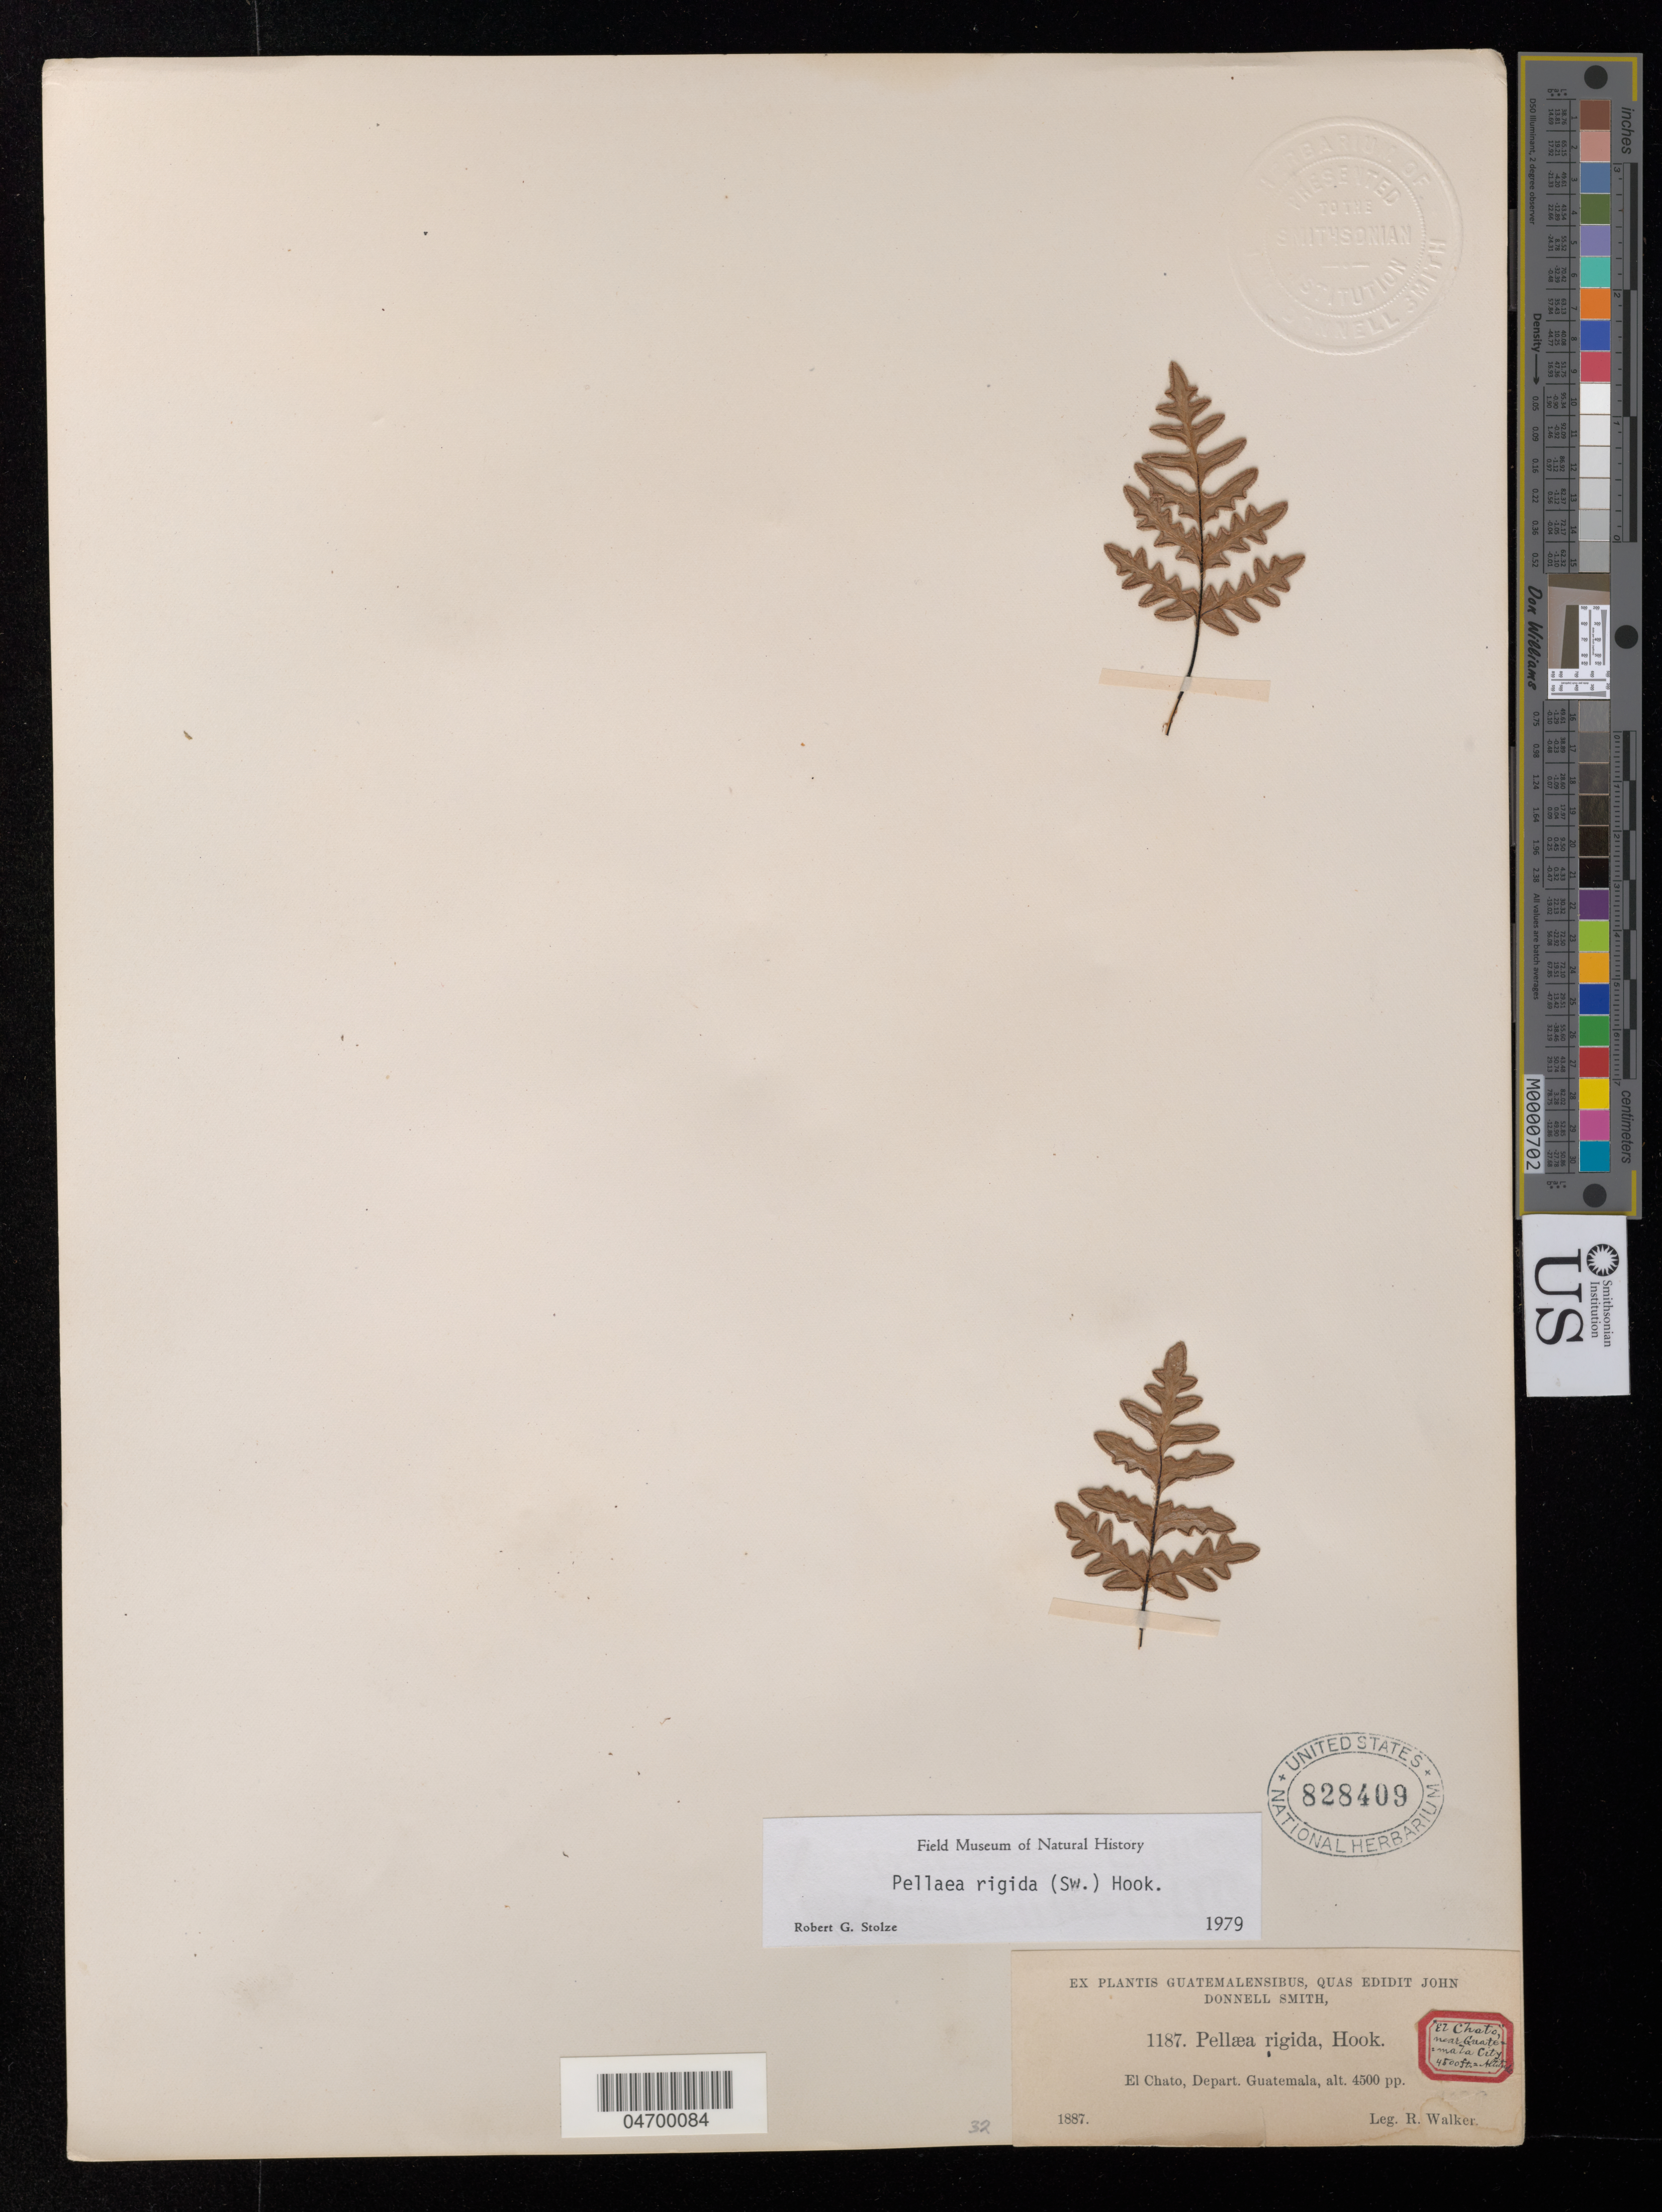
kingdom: Plantae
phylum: Tracheophyta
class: Polypodiopsida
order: Polypodiales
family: Pteridaceae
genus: Pellaea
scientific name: Pellaea rigida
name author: (Sw.) Hook. f.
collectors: R. Walker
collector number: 1187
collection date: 1887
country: Guatemala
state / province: Guatemala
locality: El Chato, near Guatemala City. Depart. Guatemala.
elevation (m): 1372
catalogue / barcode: US 828409